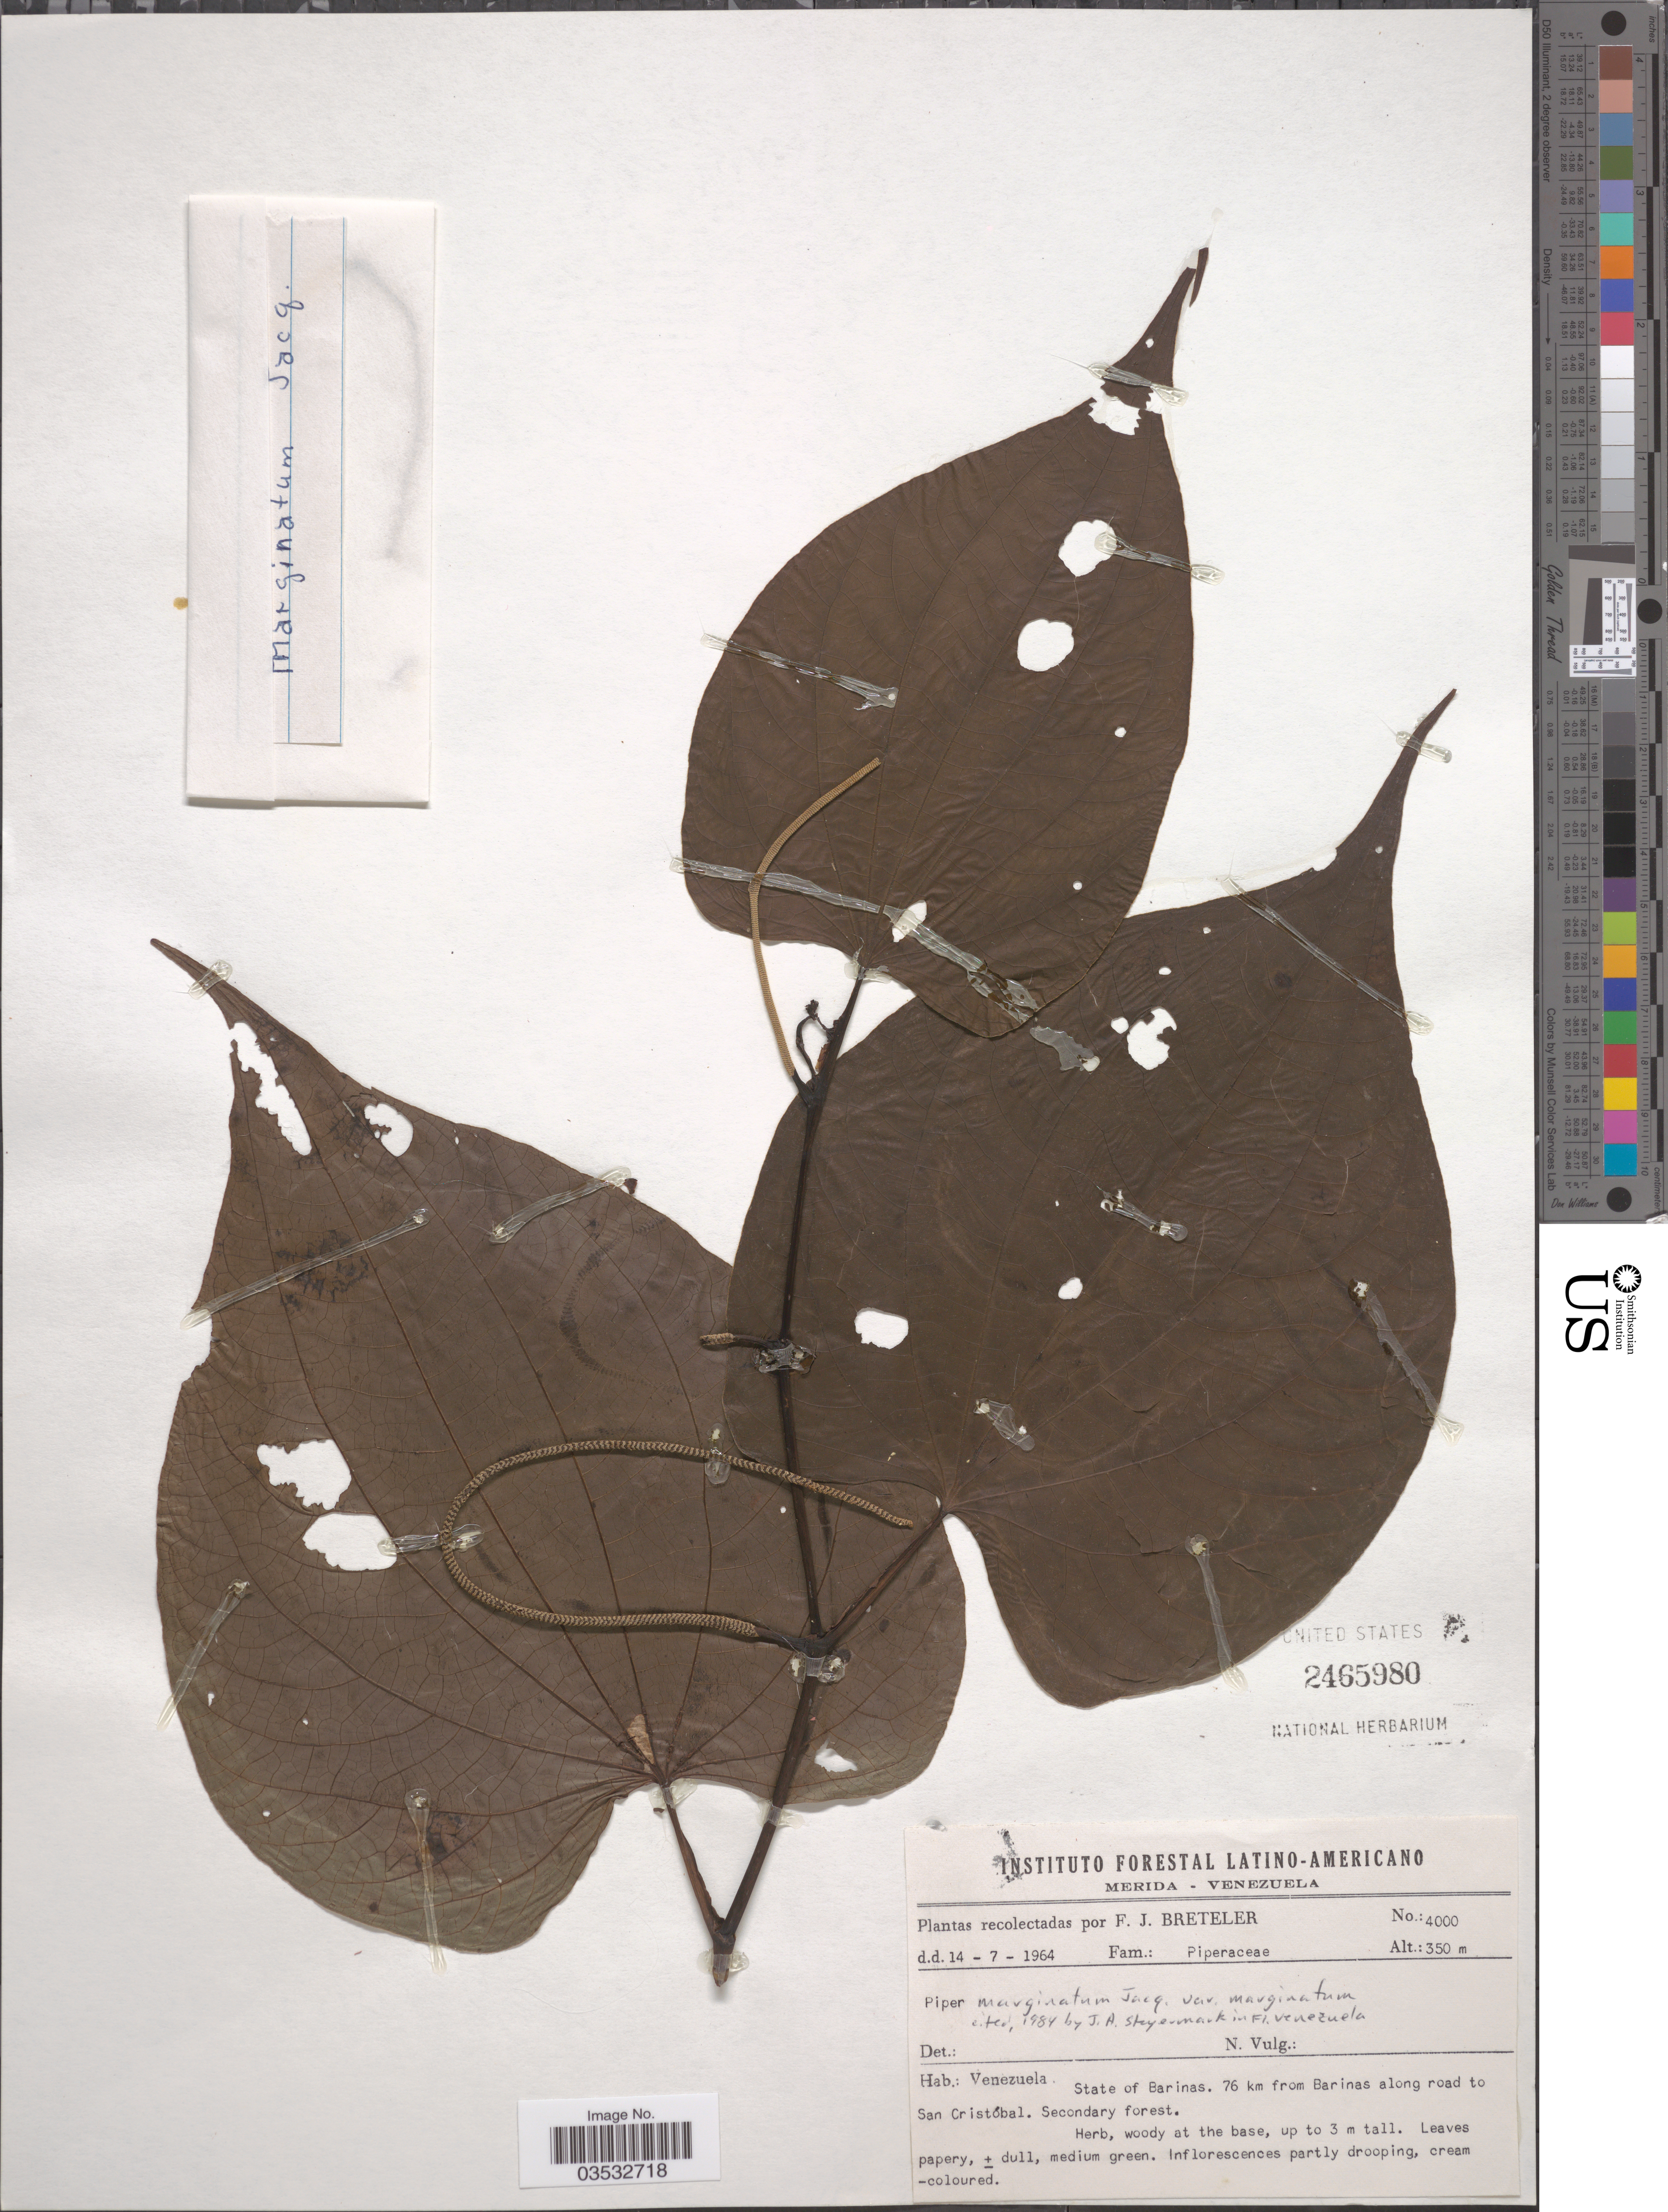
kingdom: Plantae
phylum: Tracheophyta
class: Magnoliopsida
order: Piperales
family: Piperaceae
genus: Piper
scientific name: Piper marginatum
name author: Jacq.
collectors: F. J. Breteler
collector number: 4000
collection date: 1964-07-14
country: Venezuela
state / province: Barinas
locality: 76 km from Barinas along road to San Cristóbal.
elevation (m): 350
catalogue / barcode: US 2465980